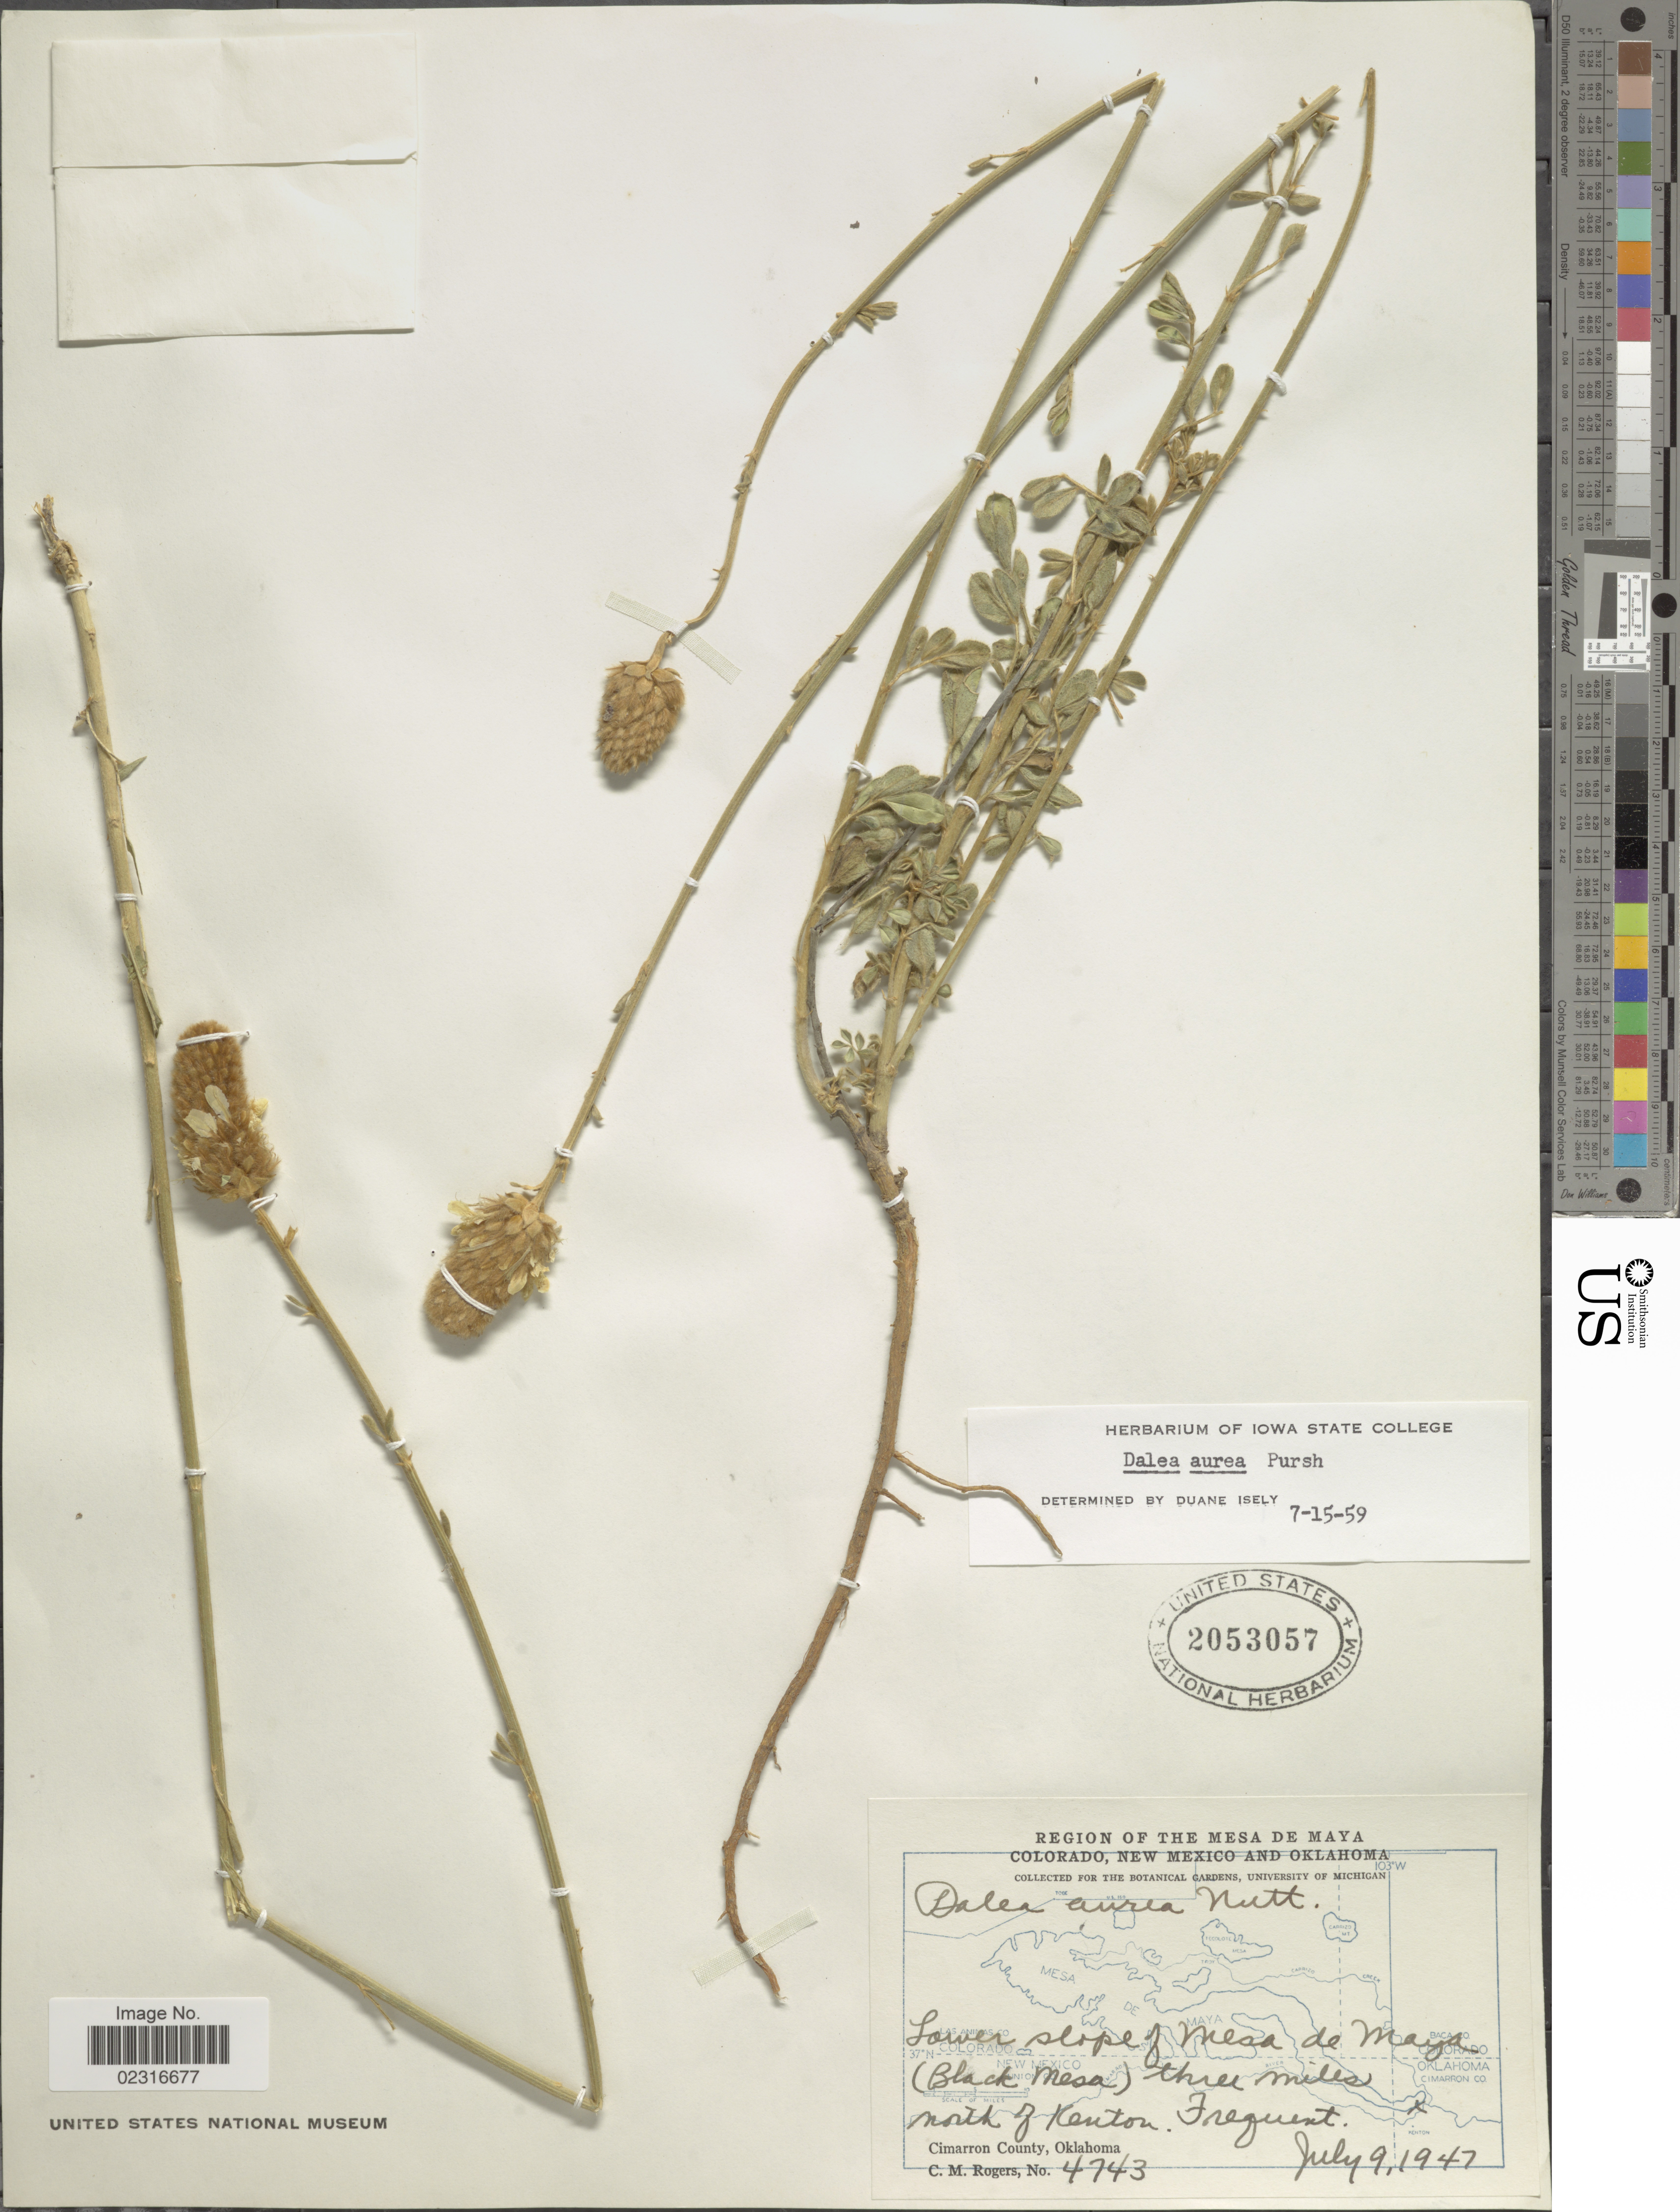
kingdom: Plantae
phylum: Tracheophyta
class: Magnoliopsida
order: Fabales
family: Fabaceae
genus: Dalea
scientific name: Dalea aurea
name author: Nutt. ex Pursh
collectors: C. M. Rogers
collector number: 4743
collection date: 1947-07-09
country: United States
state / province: Oklahoma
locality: Lower slope of Mesa de Maya( Black Mesa) three miles north of Kenton. Cimarron County.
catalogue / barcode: US 2053057